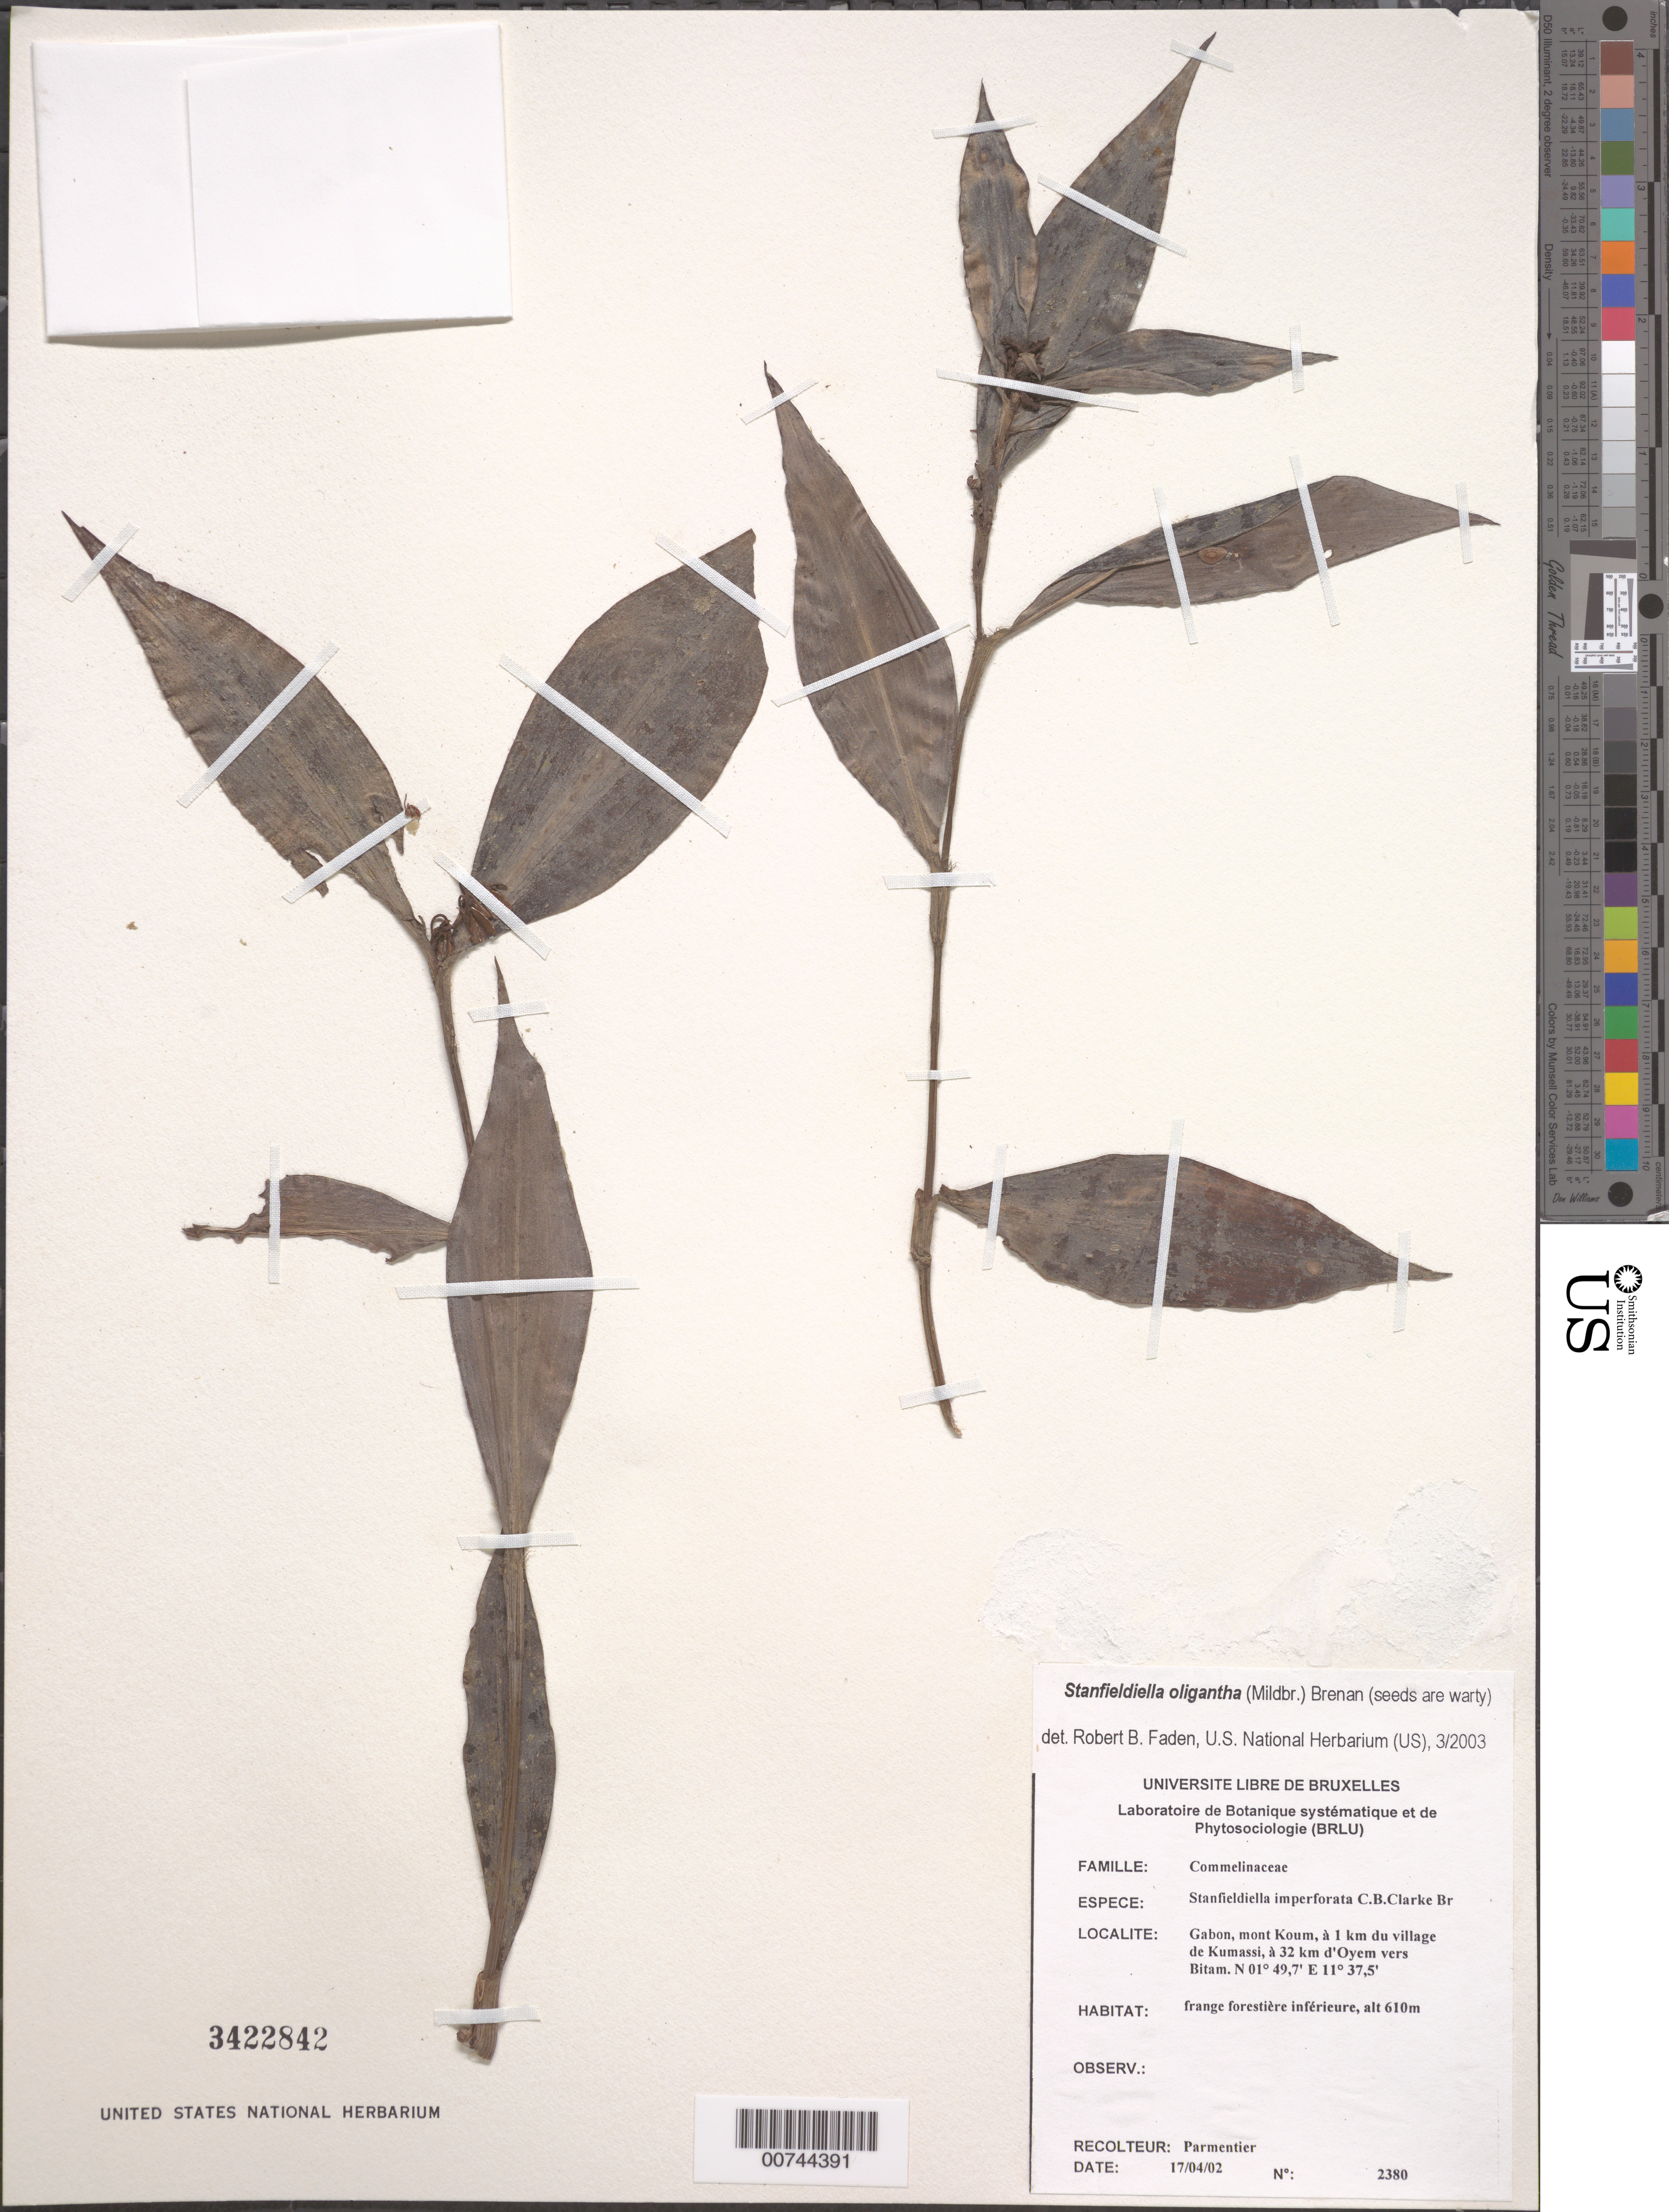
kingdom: Plantae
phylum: Tracheophyta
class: Liliopsida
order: Commelinales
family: Commelinaceae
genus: Stanfieldiella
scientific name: Stanfieldiella oligantha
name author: (Mildbr.) Brenan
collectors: P. Parmentier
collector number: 2380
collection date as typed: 17 Apr 2002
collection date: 2002-04-17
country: Gabon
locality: Mont Koum, Kumassi.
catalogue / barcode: US 3422842